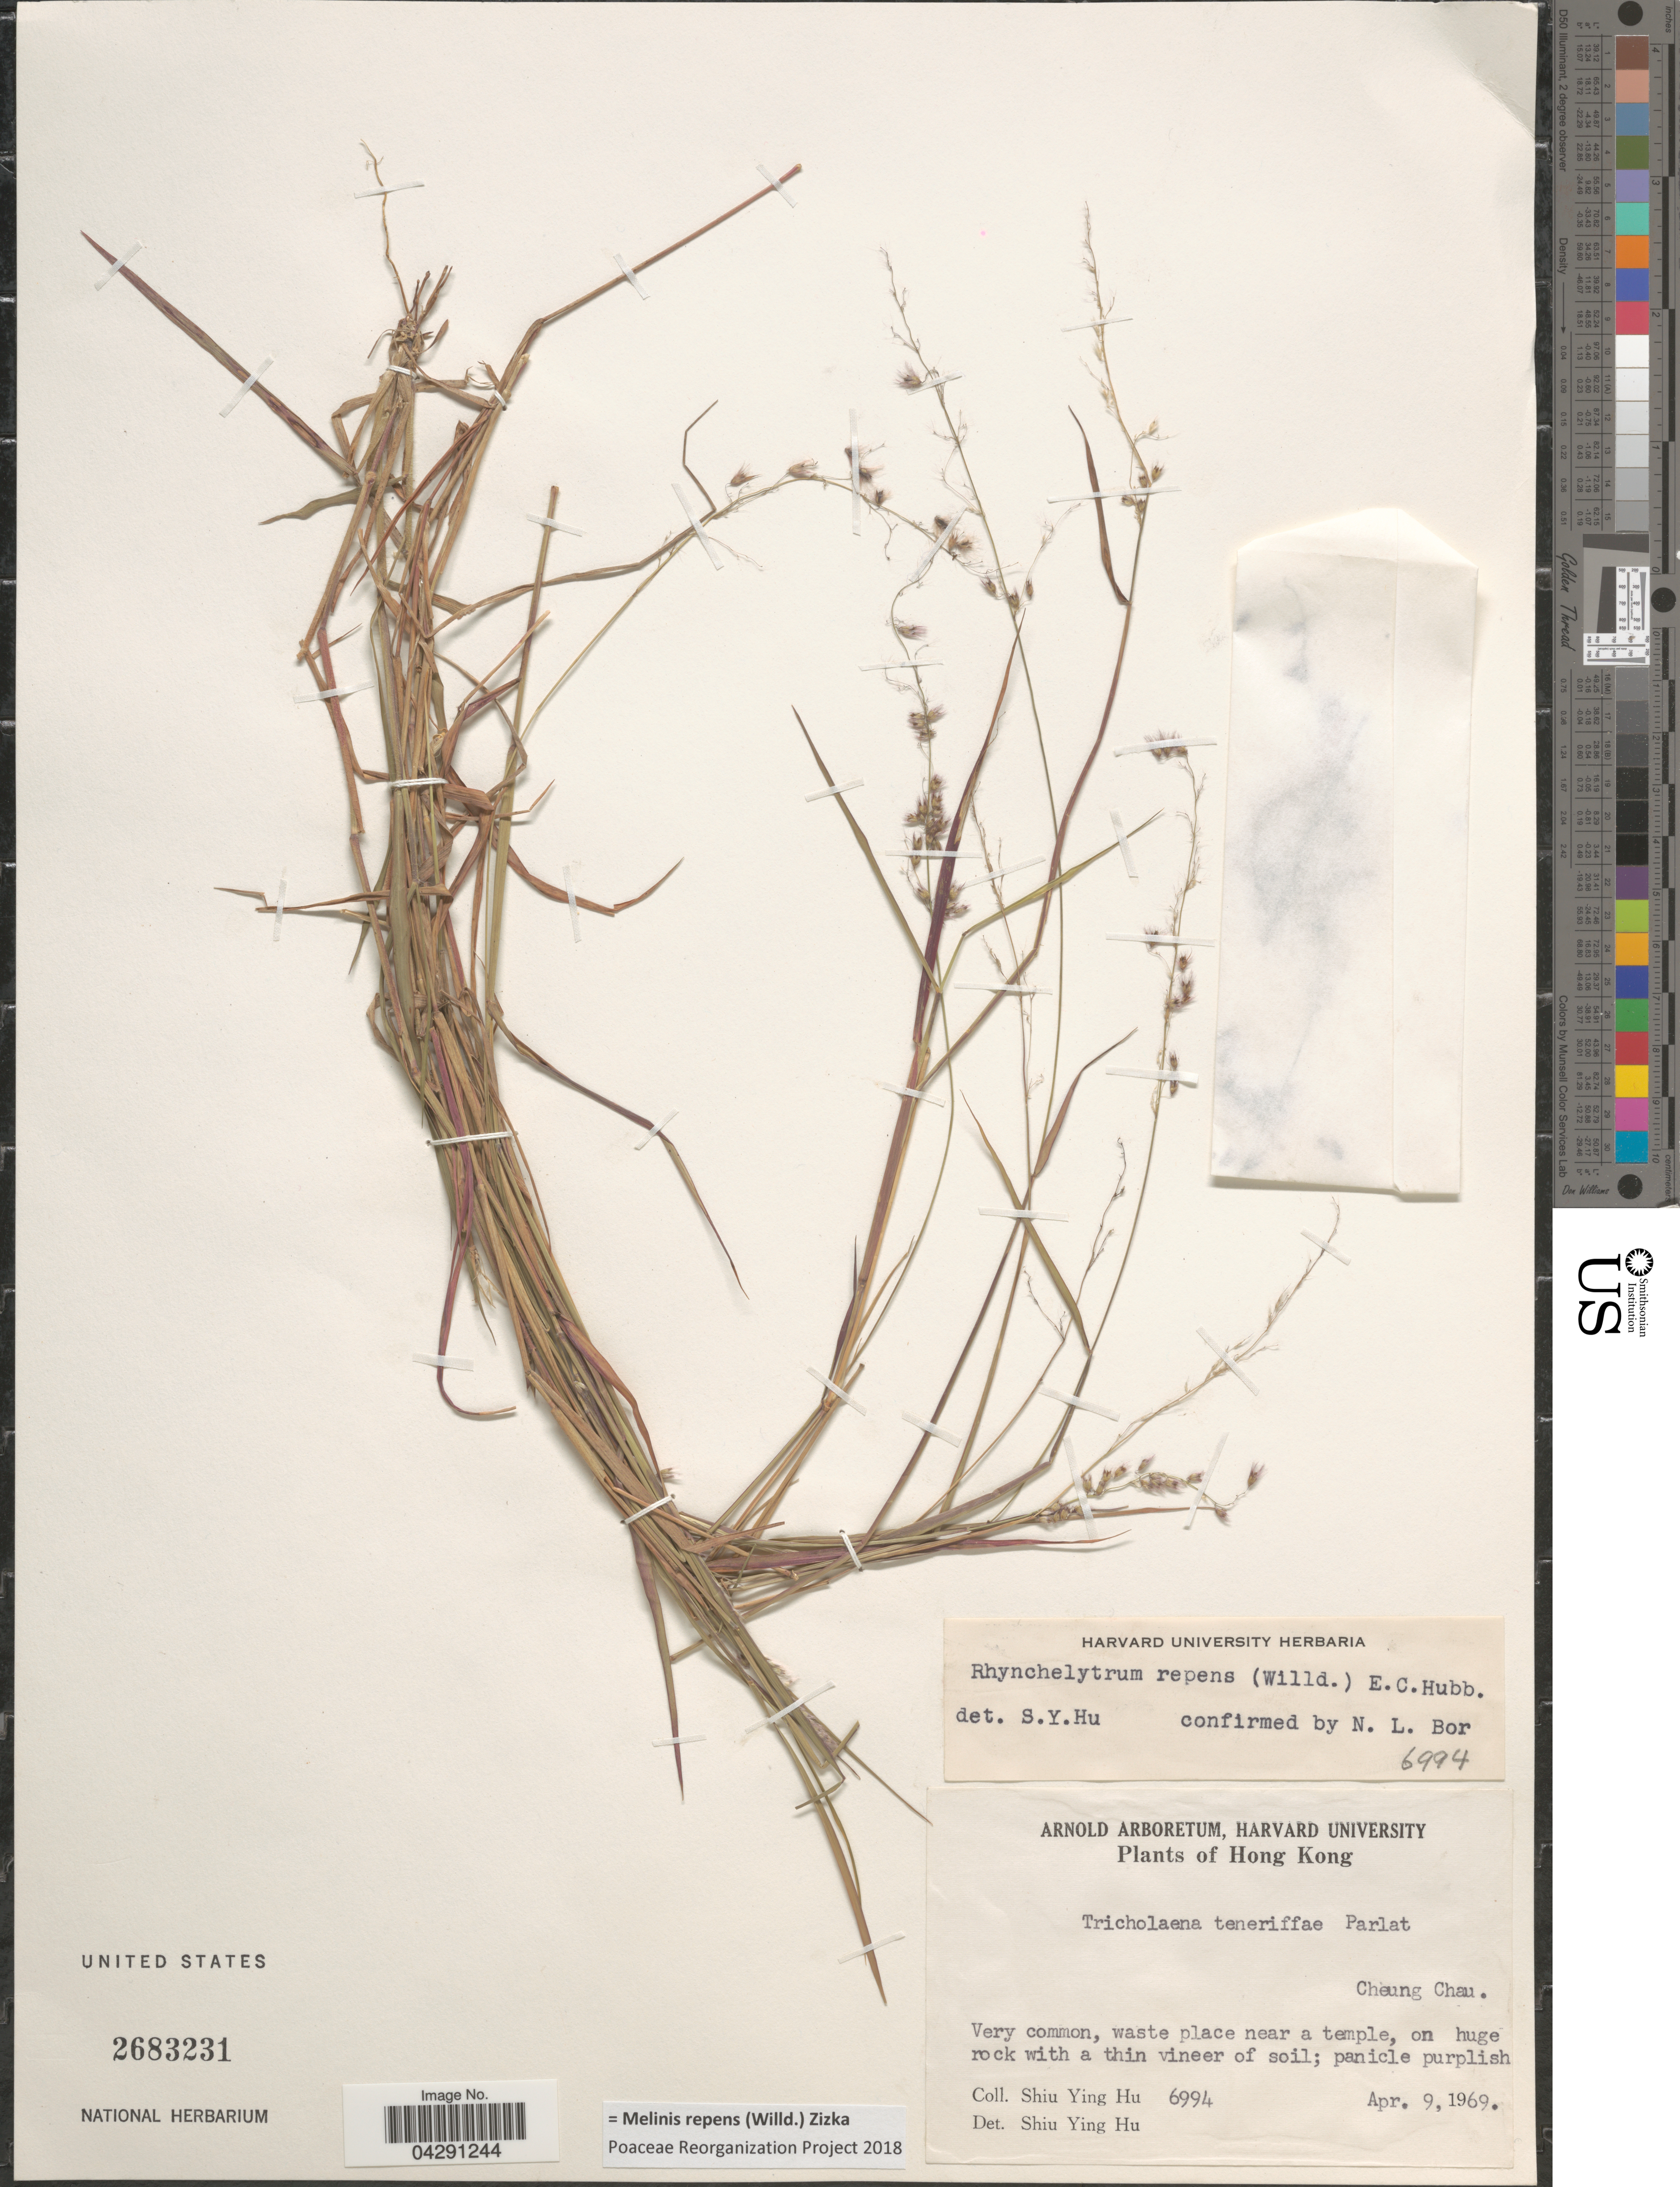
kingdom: Plantae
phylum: Tracheophyta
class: Liliopsida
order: Poales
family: Poaceae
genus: Melinis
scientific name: Melinis repens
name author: (Willd.) Zizka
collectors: S. Y. Hu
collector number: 6994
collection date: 1969-04-09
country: China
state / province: Hong Kong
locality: Cheung Chau.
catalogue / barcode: US 2683231